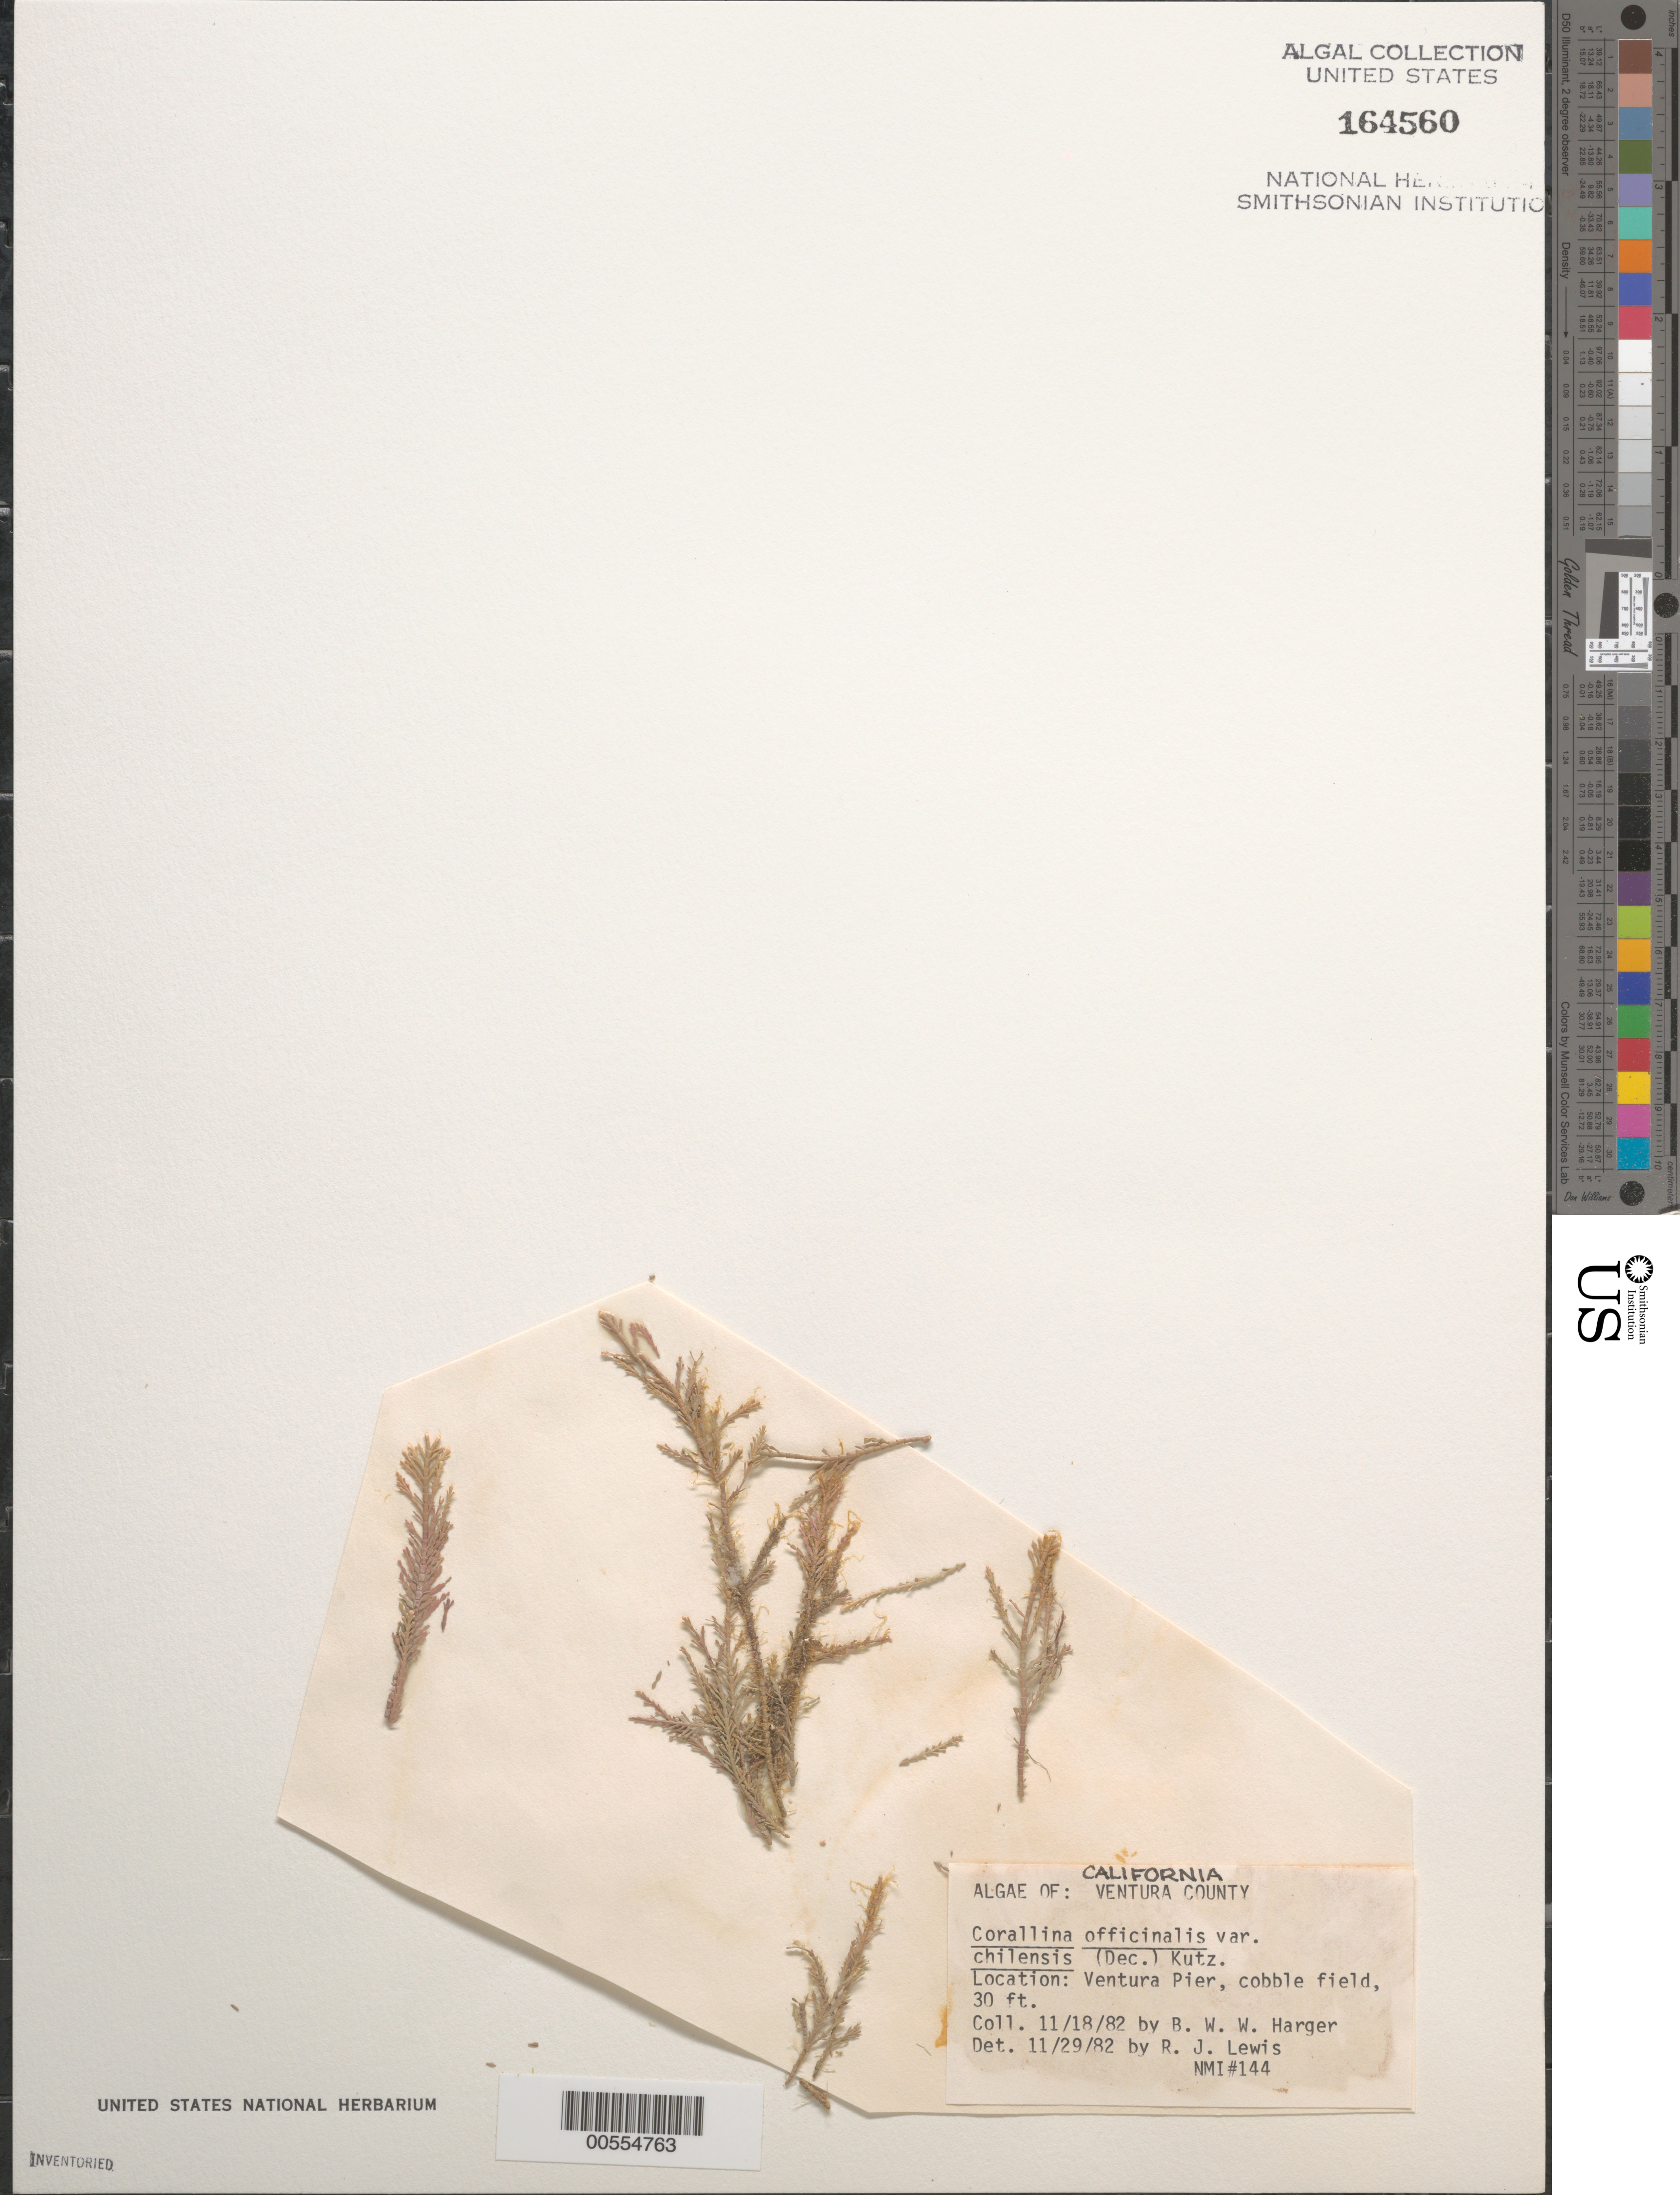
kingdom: Plantae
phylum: Rhodophyta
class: Florideophyceae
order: Corallinales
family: Corallinaceae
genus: Corallina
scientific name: Corallina officinalis var. chilensis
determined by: Lewis, R. J.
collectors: B. W. Harger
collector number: NMI 144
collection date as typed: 18 Nov 1982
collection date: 1982-11-18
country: United States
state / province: California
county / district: Ventura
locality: Ventura Pier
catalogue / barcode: US 164560